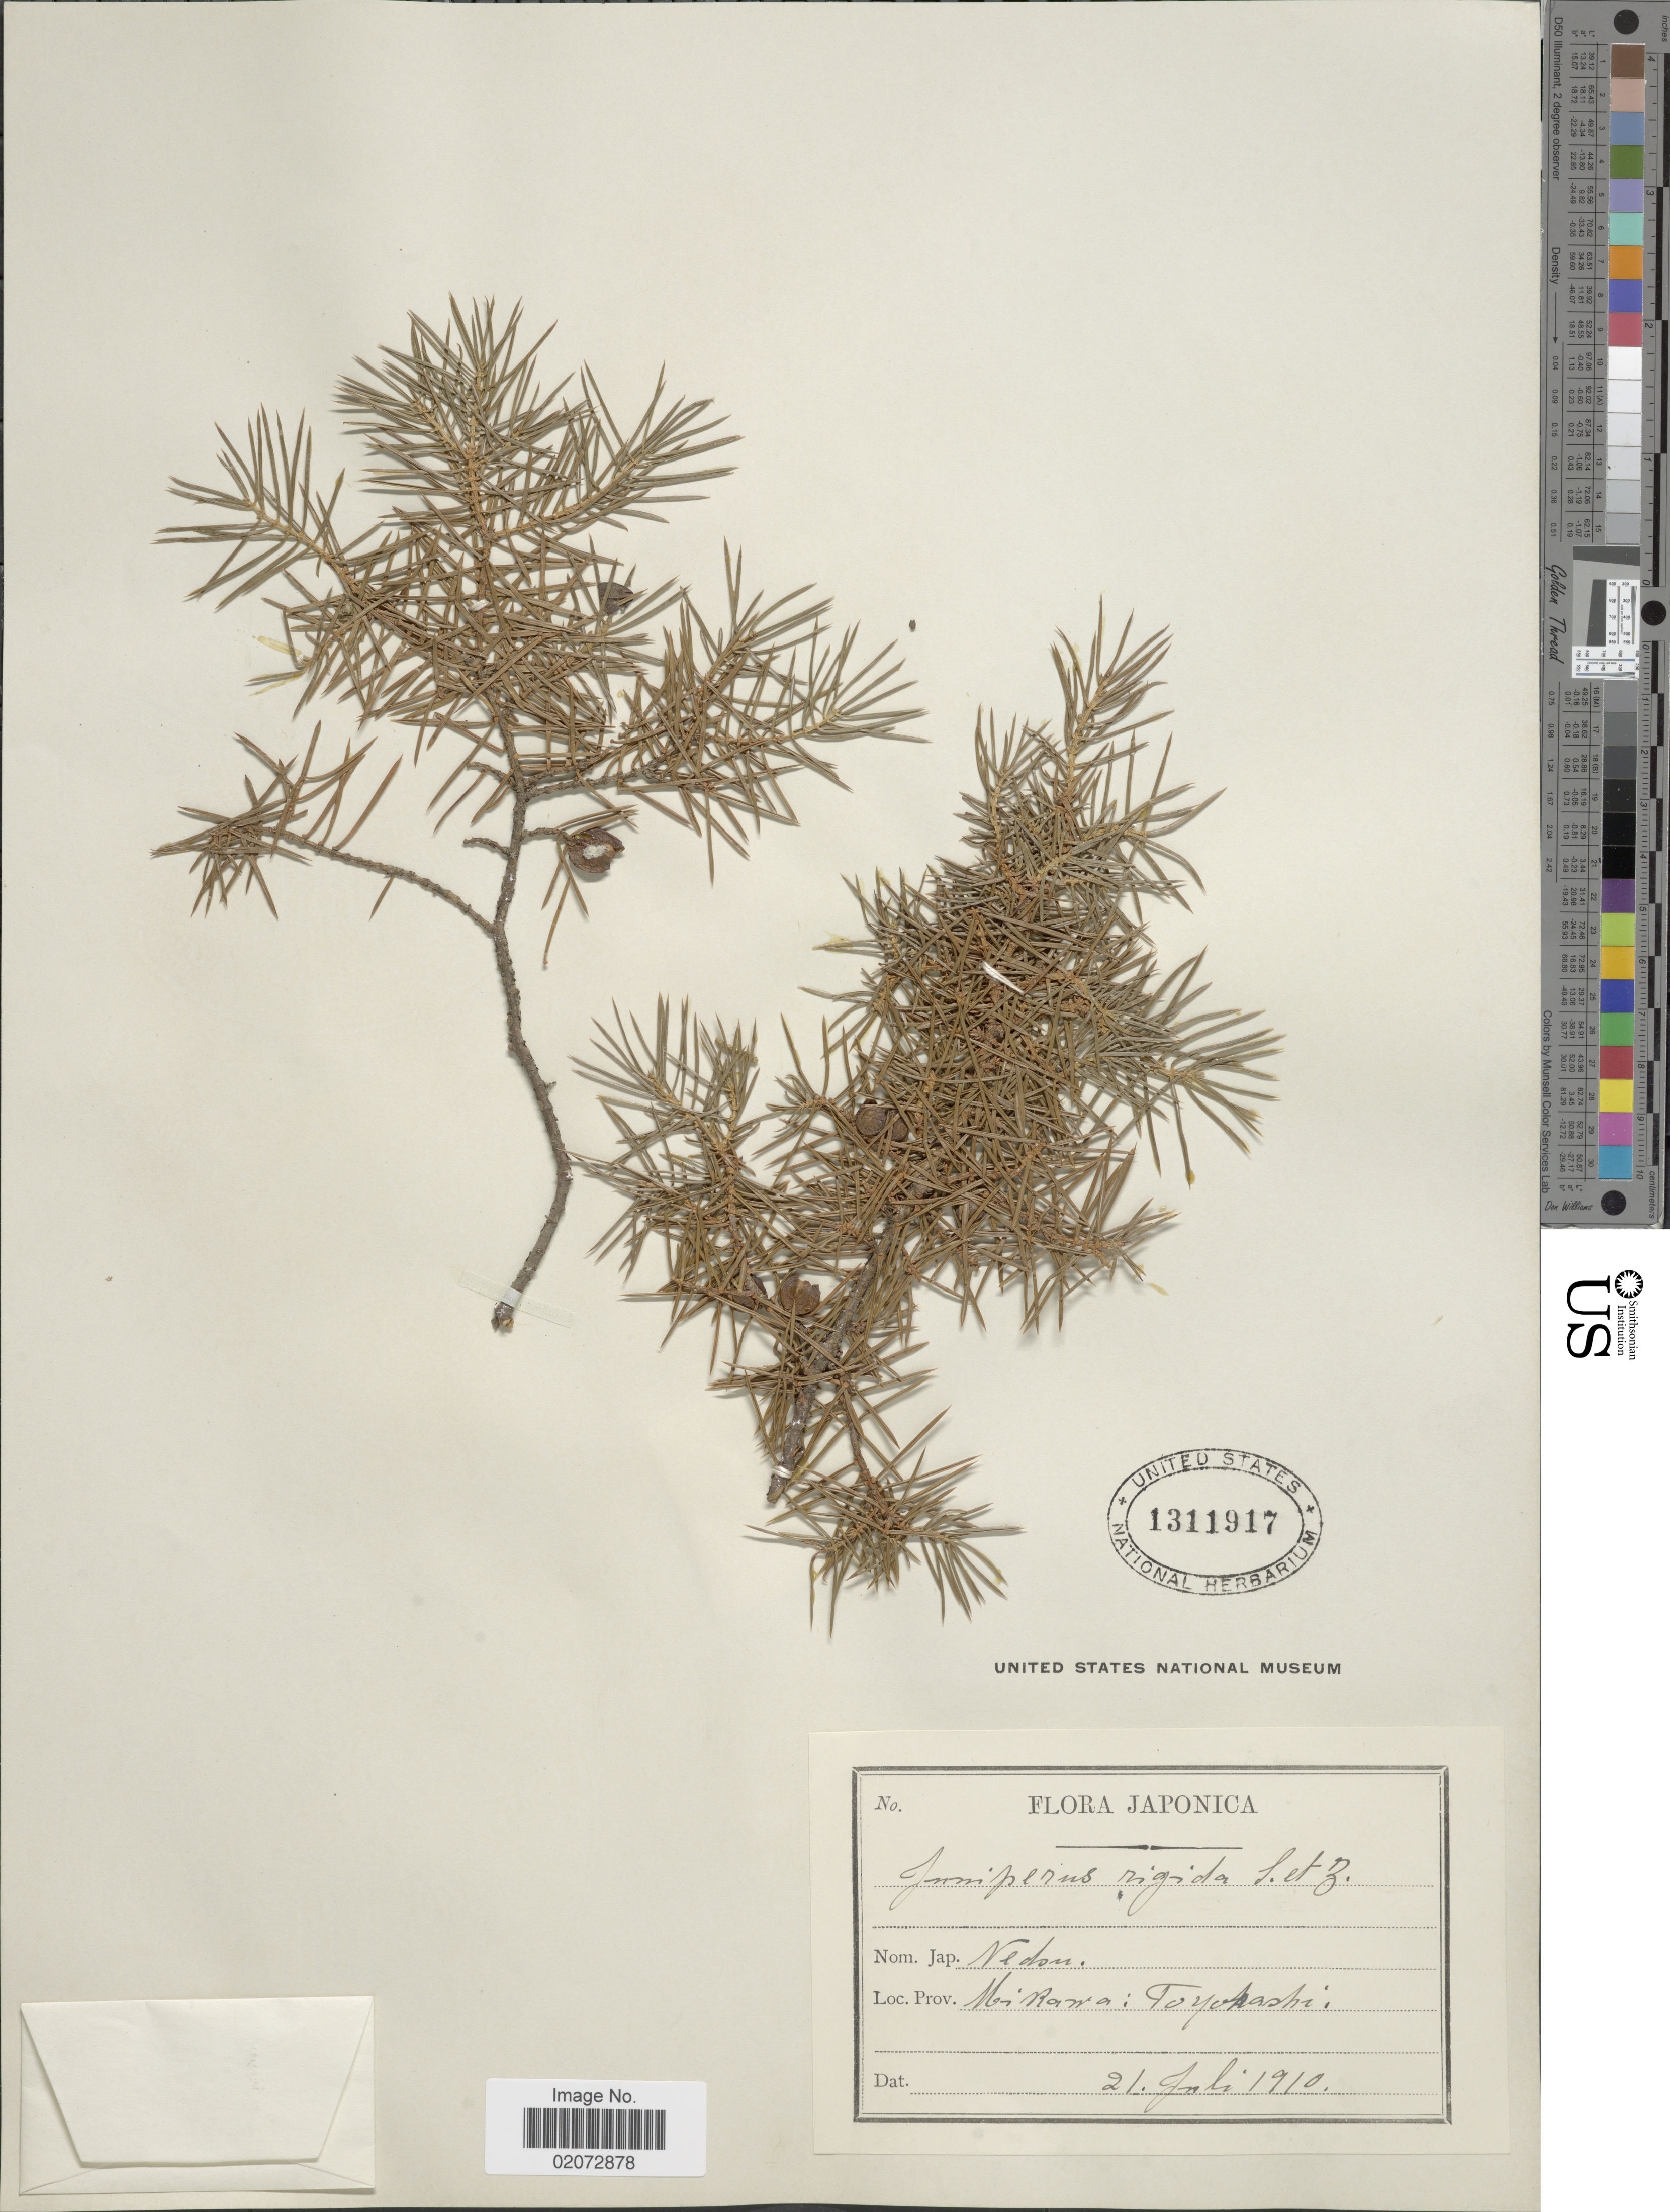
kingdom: Plantae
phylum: Tracheophyta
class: Pinopsida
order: Pinales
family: Cupressaceae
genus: Juniperus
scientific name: Juniperus rigida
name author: Siebold & Zucc.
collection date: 1910-07-21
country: Japan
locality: Mikawa: Toyohashi.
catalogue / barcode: US 1311917